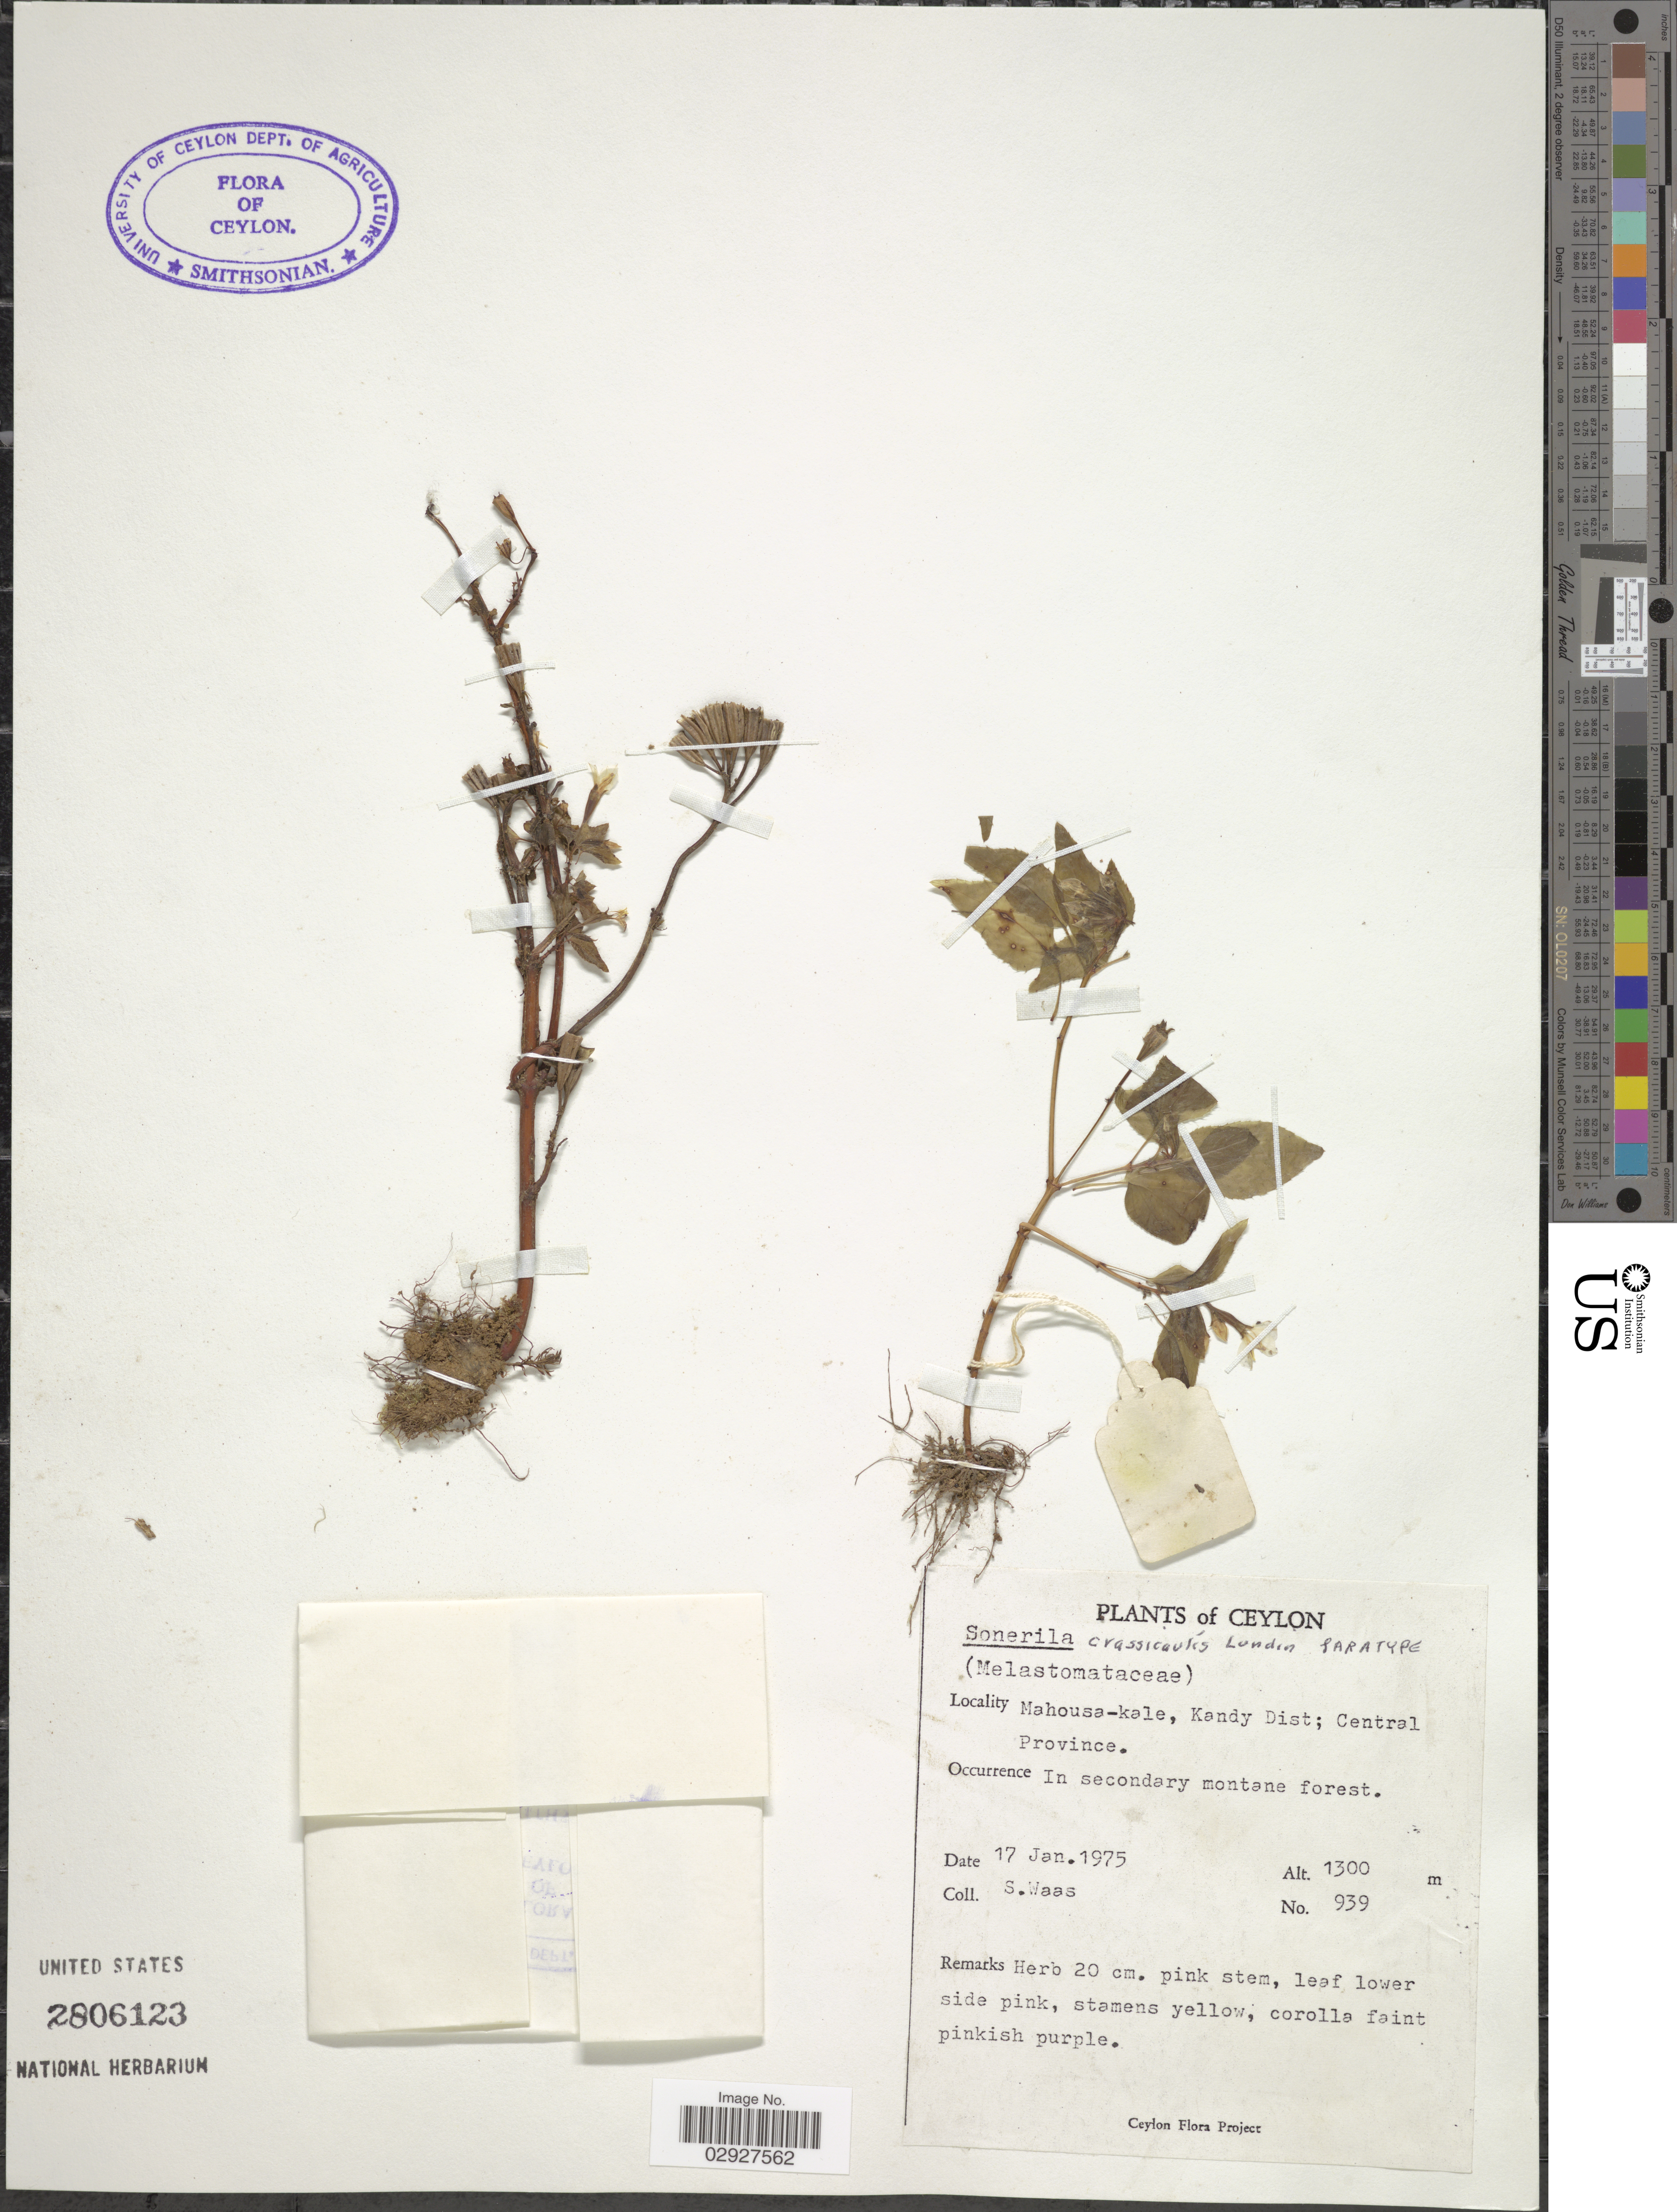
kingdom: Plantae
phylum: Tracheophyta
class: Magnoliopsida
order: Myrtales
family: Melastomataceae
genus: Sonerila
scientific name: Sonerila crassicaulis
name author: Lundin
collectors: S. Waas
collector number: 939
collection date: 1975-01-17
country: Sri Lanka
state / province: Central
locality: Ceylon. Mahousa-kale, Kandy Dist.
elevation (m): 1300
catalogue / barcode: US 2806123